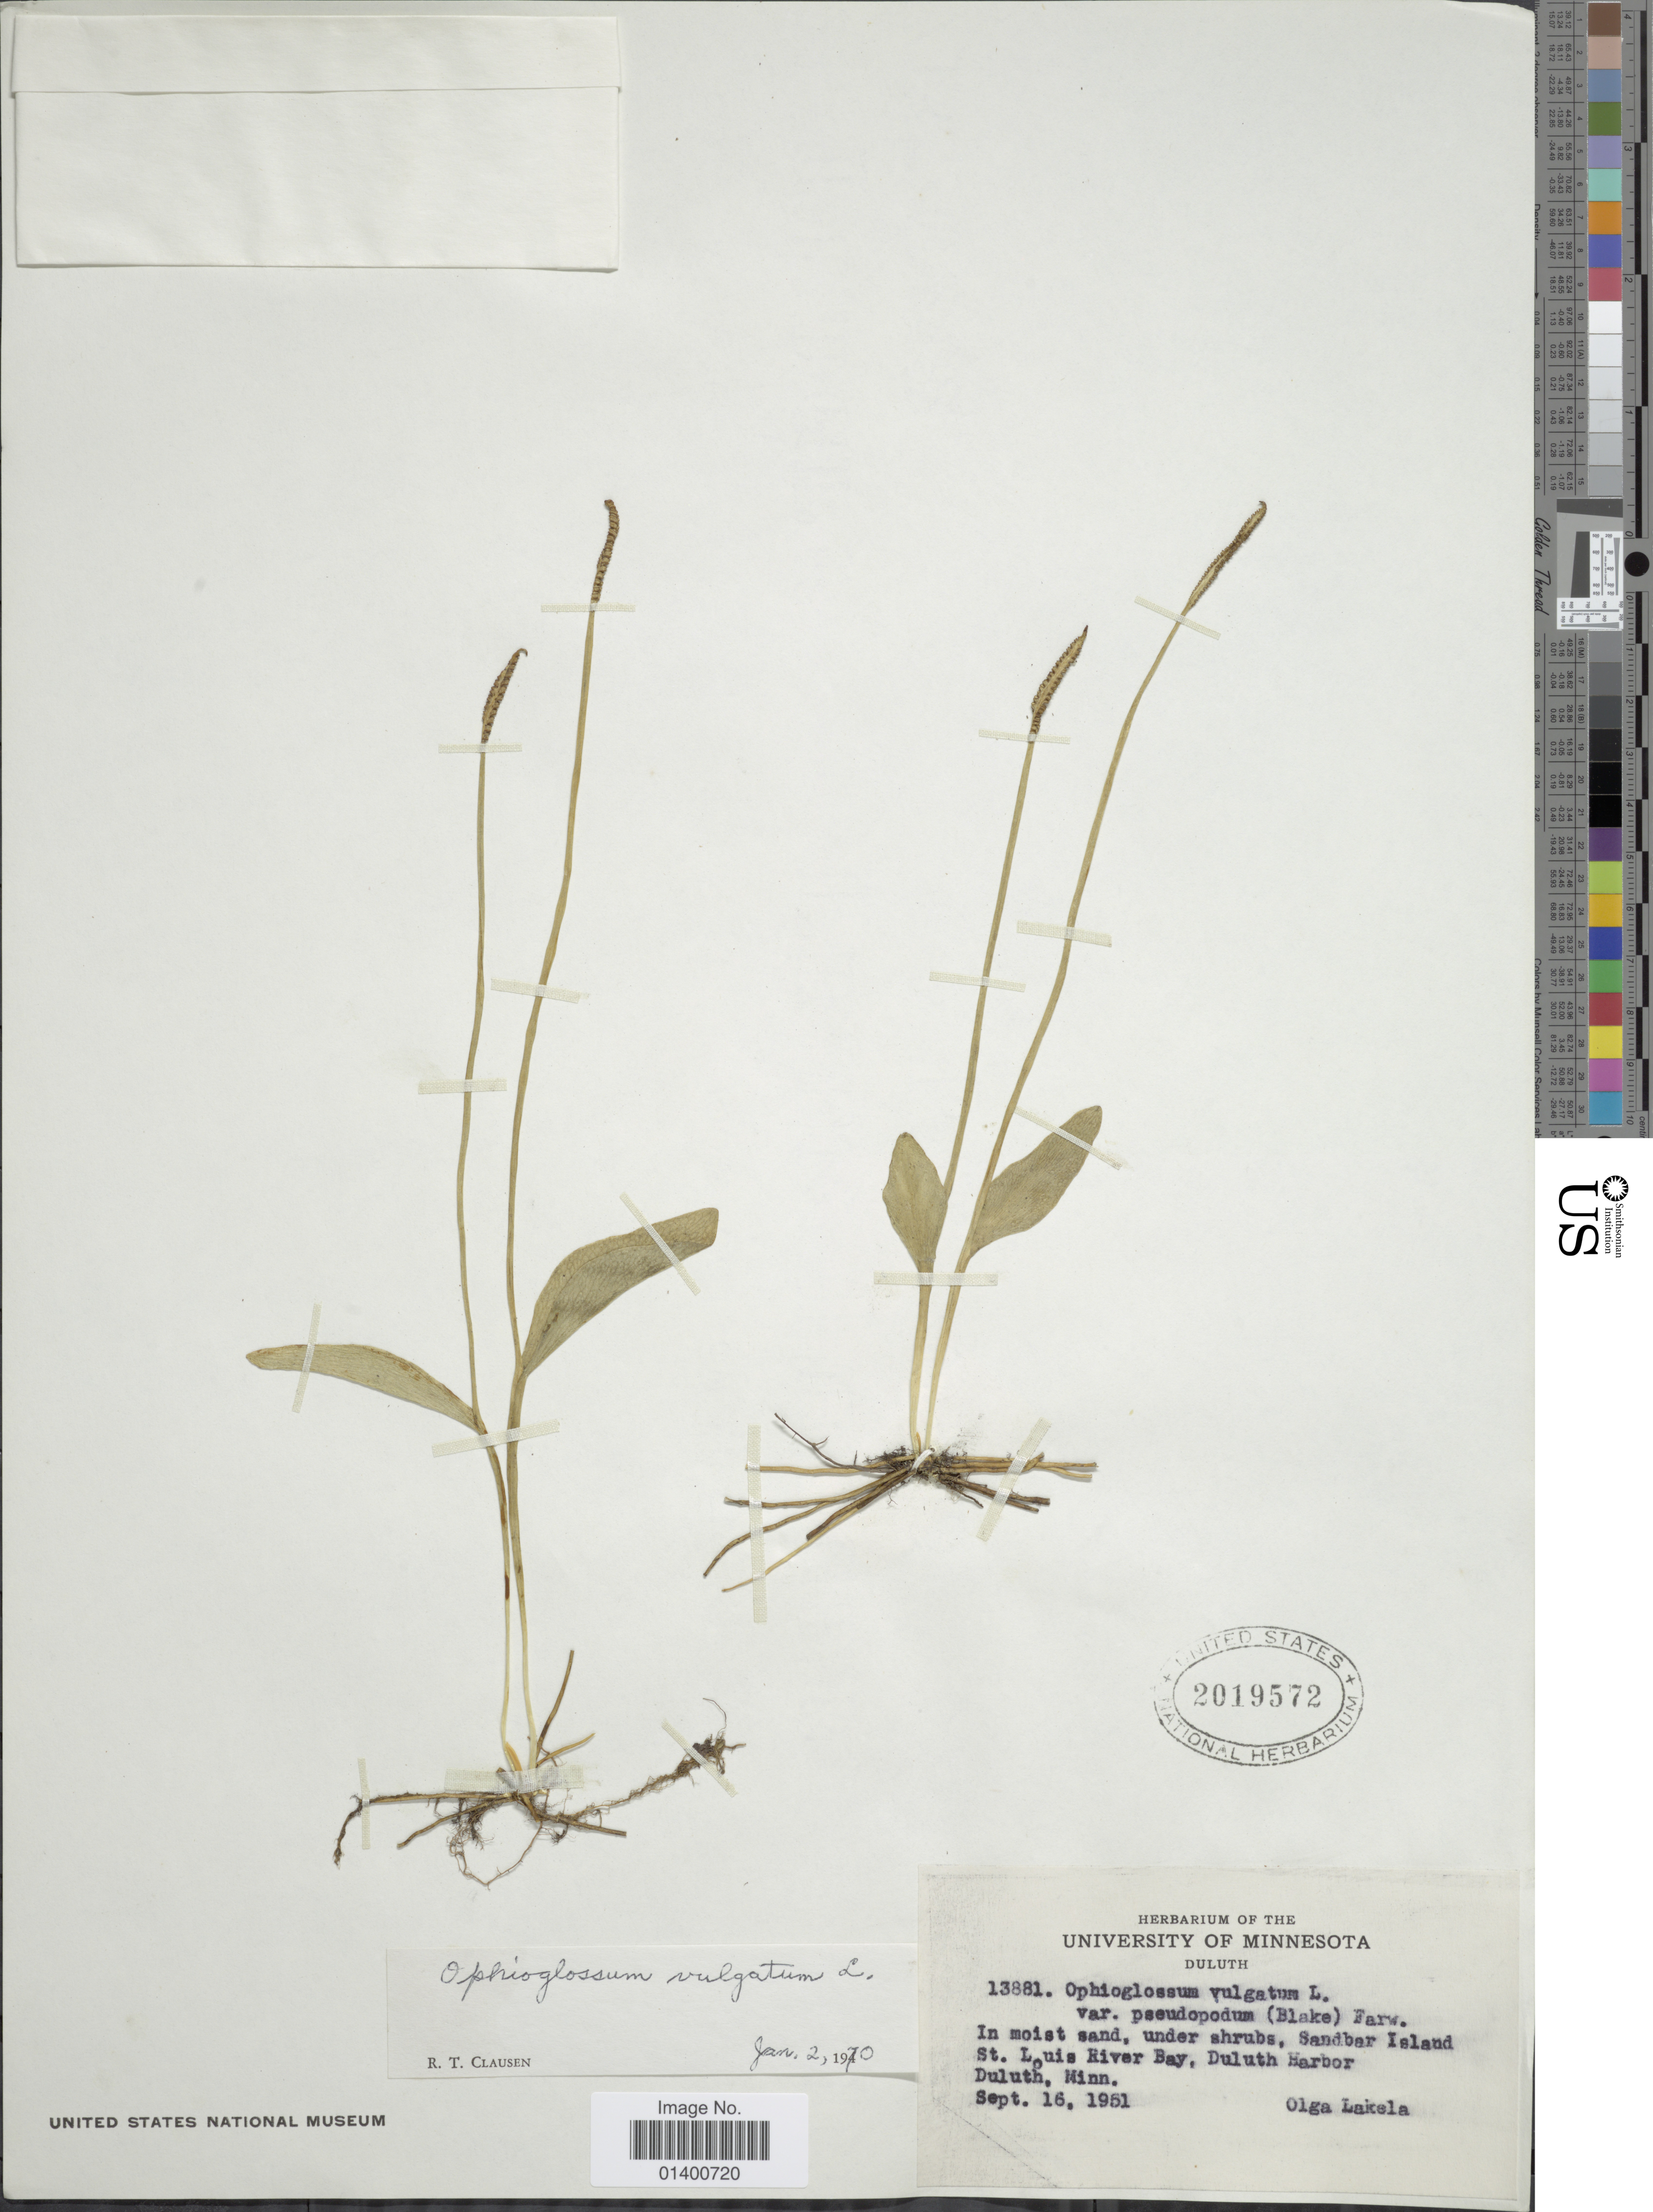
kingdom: Plantae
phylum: Tracheophyta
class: Polypodiopsida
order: Ophioglossales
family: Ophioglossaceae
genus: Ophioglossum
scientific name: Ophioglossum vulgatum var. pseudopodum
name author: (S.F. Blake) Farw.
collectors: O. Lakela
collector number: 13881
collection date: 1951-09-16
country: United States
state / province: Minnesota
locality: Sandbar island, St. Luis River Bay, Duluth Harbor Duluth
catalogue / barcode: US 2019572